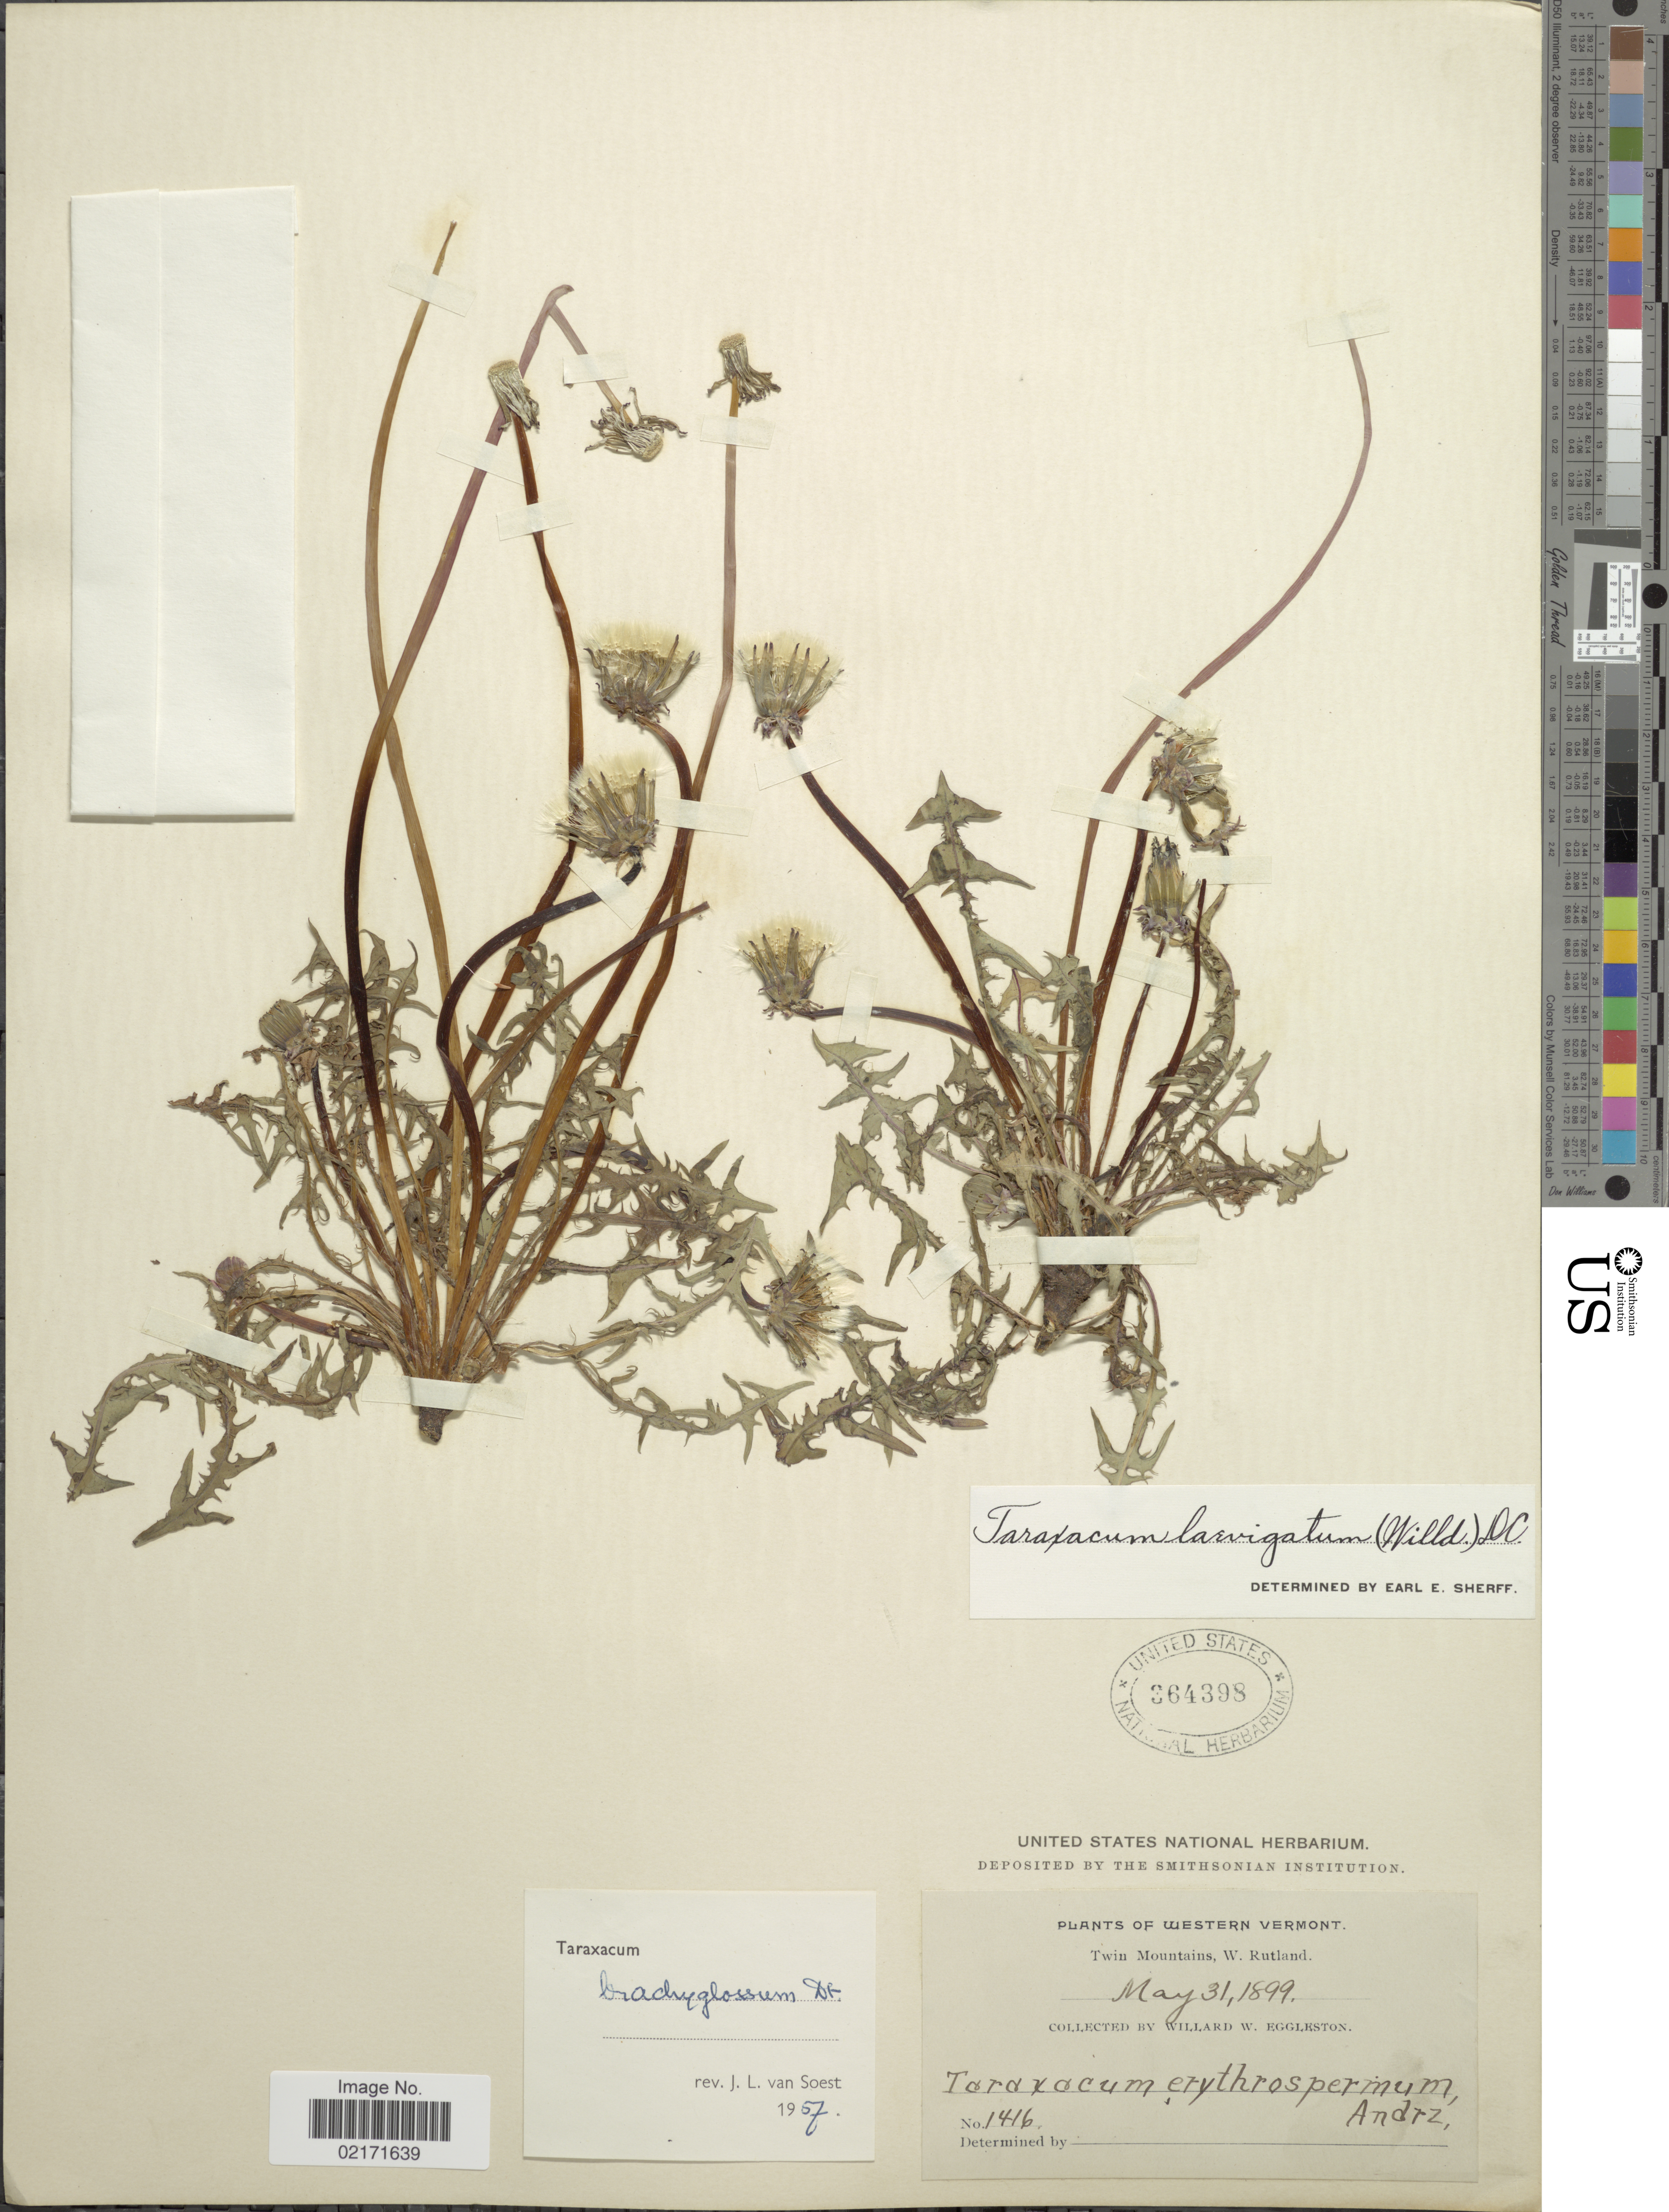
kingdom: Plantae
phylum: Tracheophyta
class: Magnoliopsida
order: Asterales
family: Asteraceae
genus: Taraxacum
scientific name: Taraxacum brachyglossum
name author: (Dahlst.) Raunk.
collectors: W. W. Eggleston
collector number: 1416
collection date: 1899-05-31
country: United States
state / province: Vermont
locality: Western Vermont. Twin Mountains, W. Rutland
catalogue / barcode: US 364398